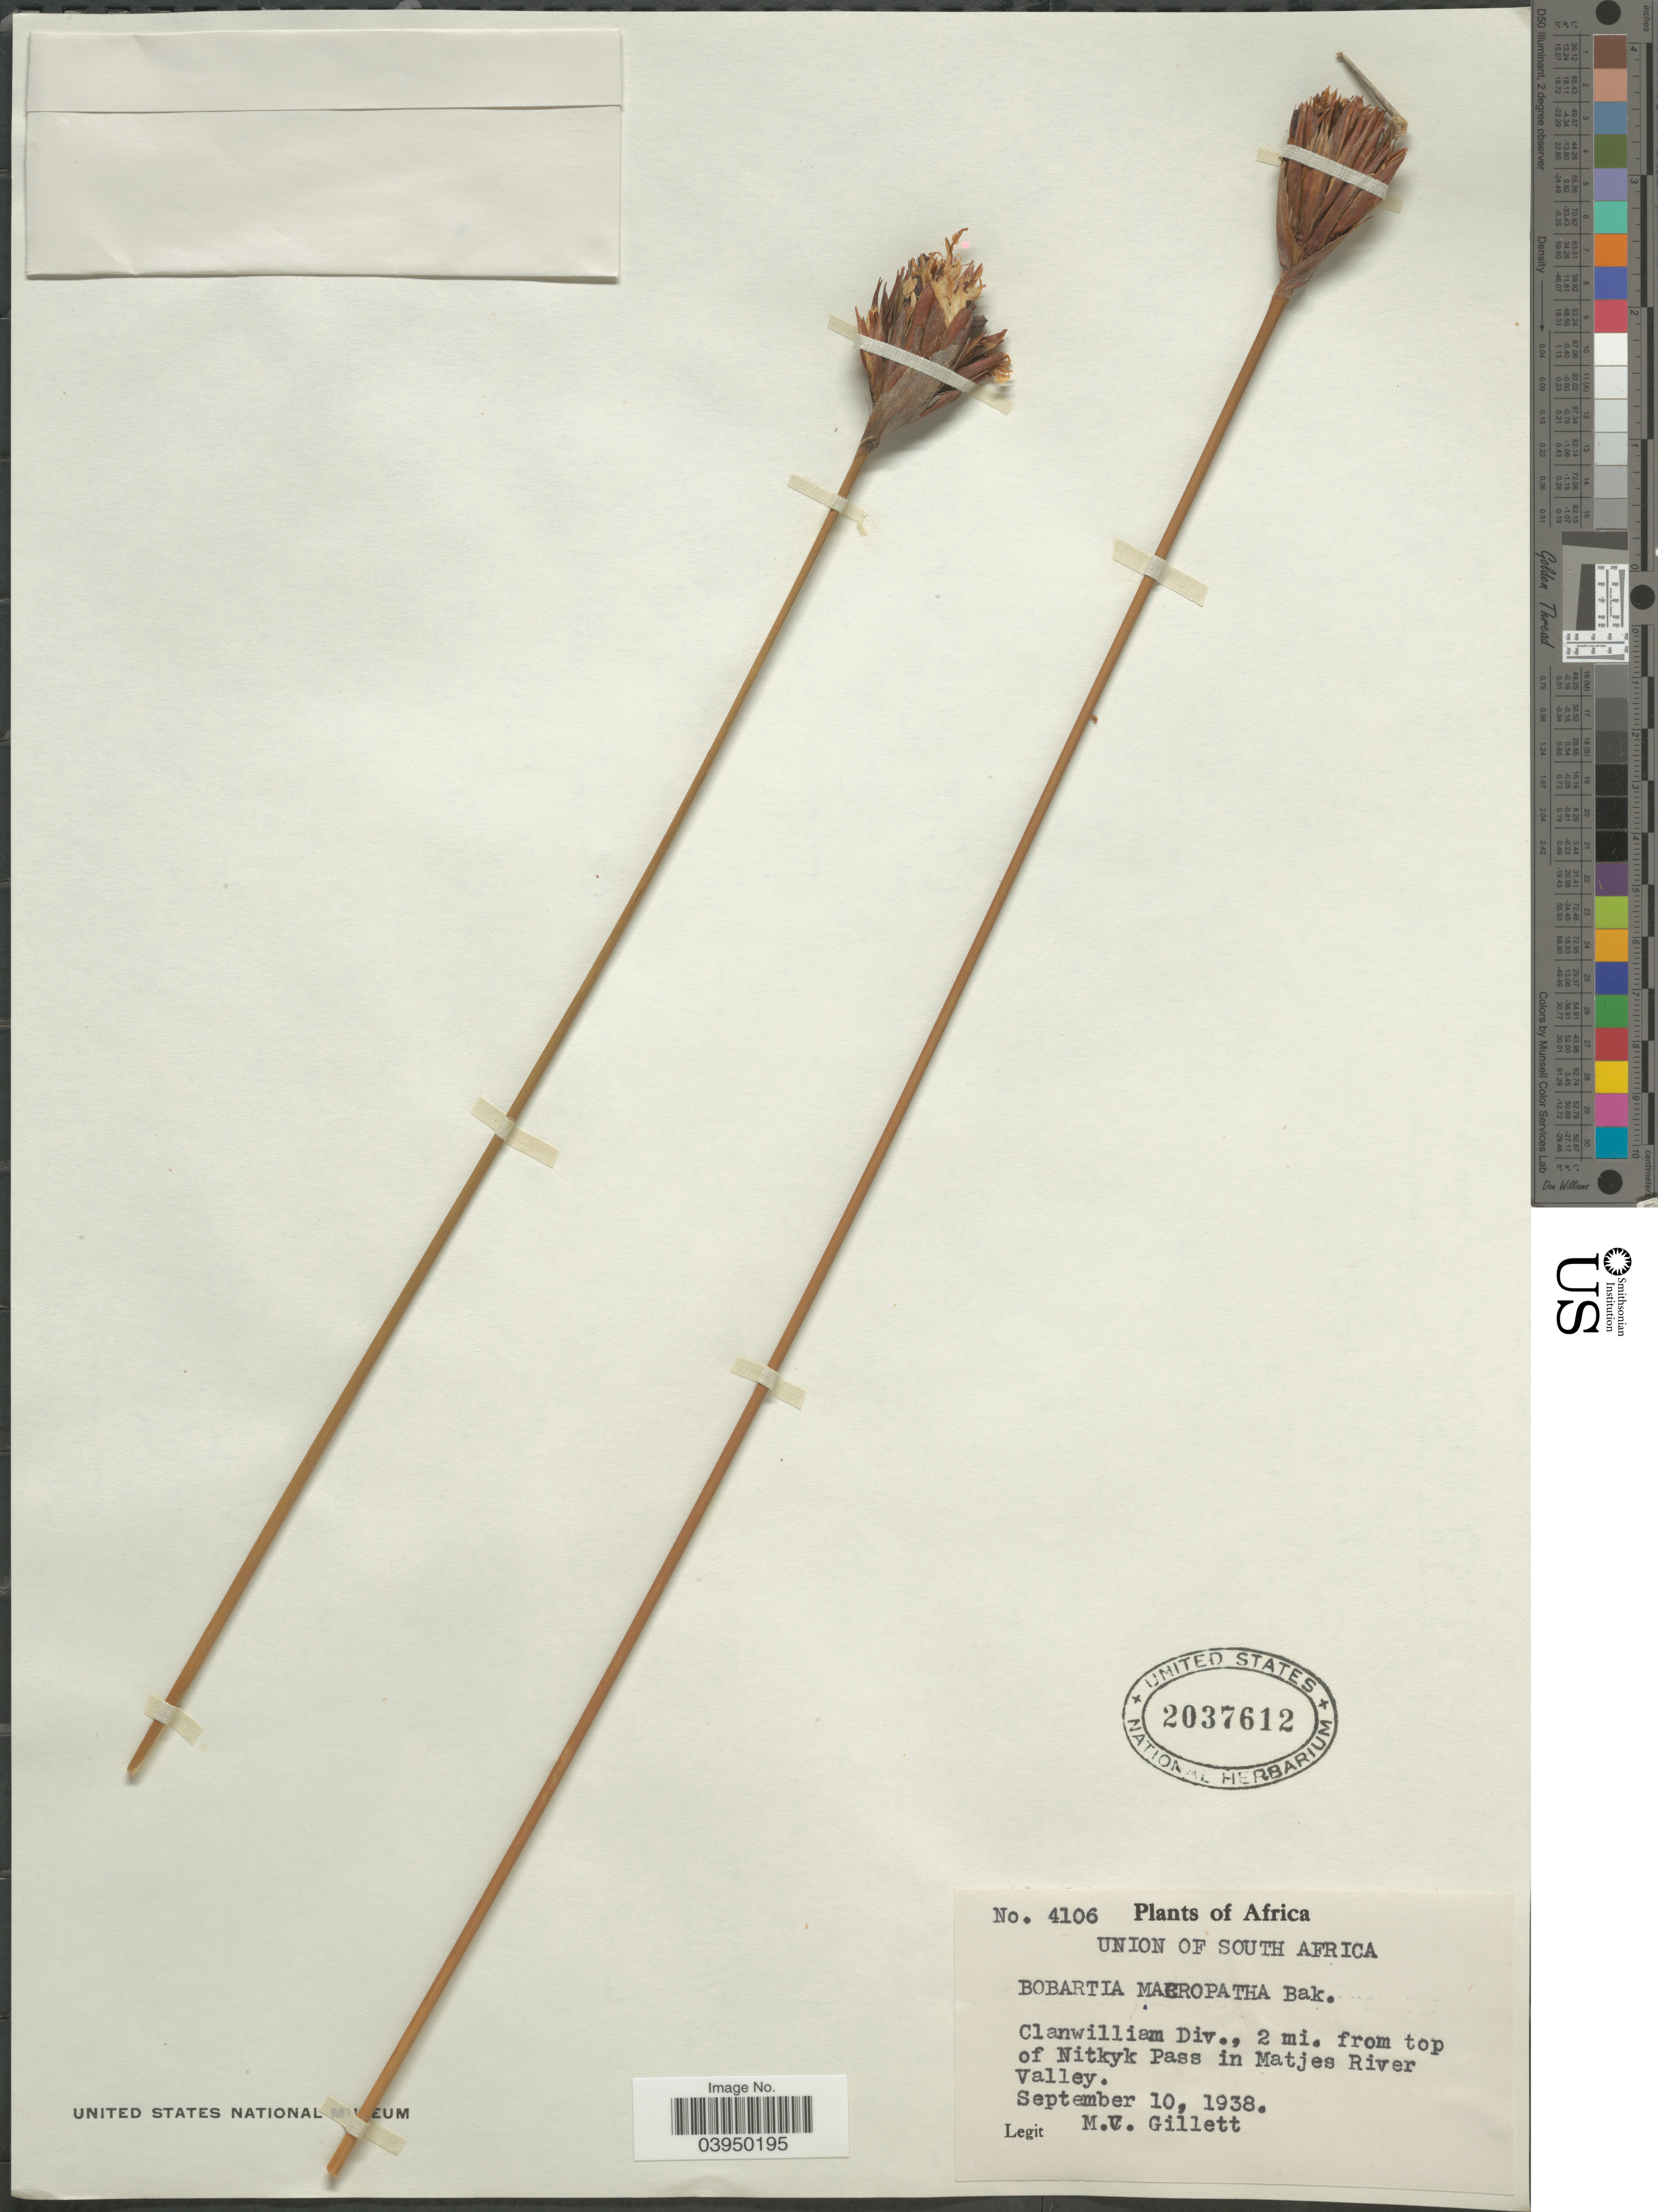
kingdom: Plantae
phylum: Tracheophyta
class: Liliopsida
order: Asparagales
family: Iridaceae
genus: Bobartia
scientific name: Bobartia macrospatha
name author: Baker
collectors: M. Gillett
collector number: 4106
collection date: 1938-09-10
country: South Africa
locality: Union of South Africa. Clanwilliam Div., 2 mi. from top of Nitkyk Pass n Matjes River Valley.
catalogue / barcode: US 2037612